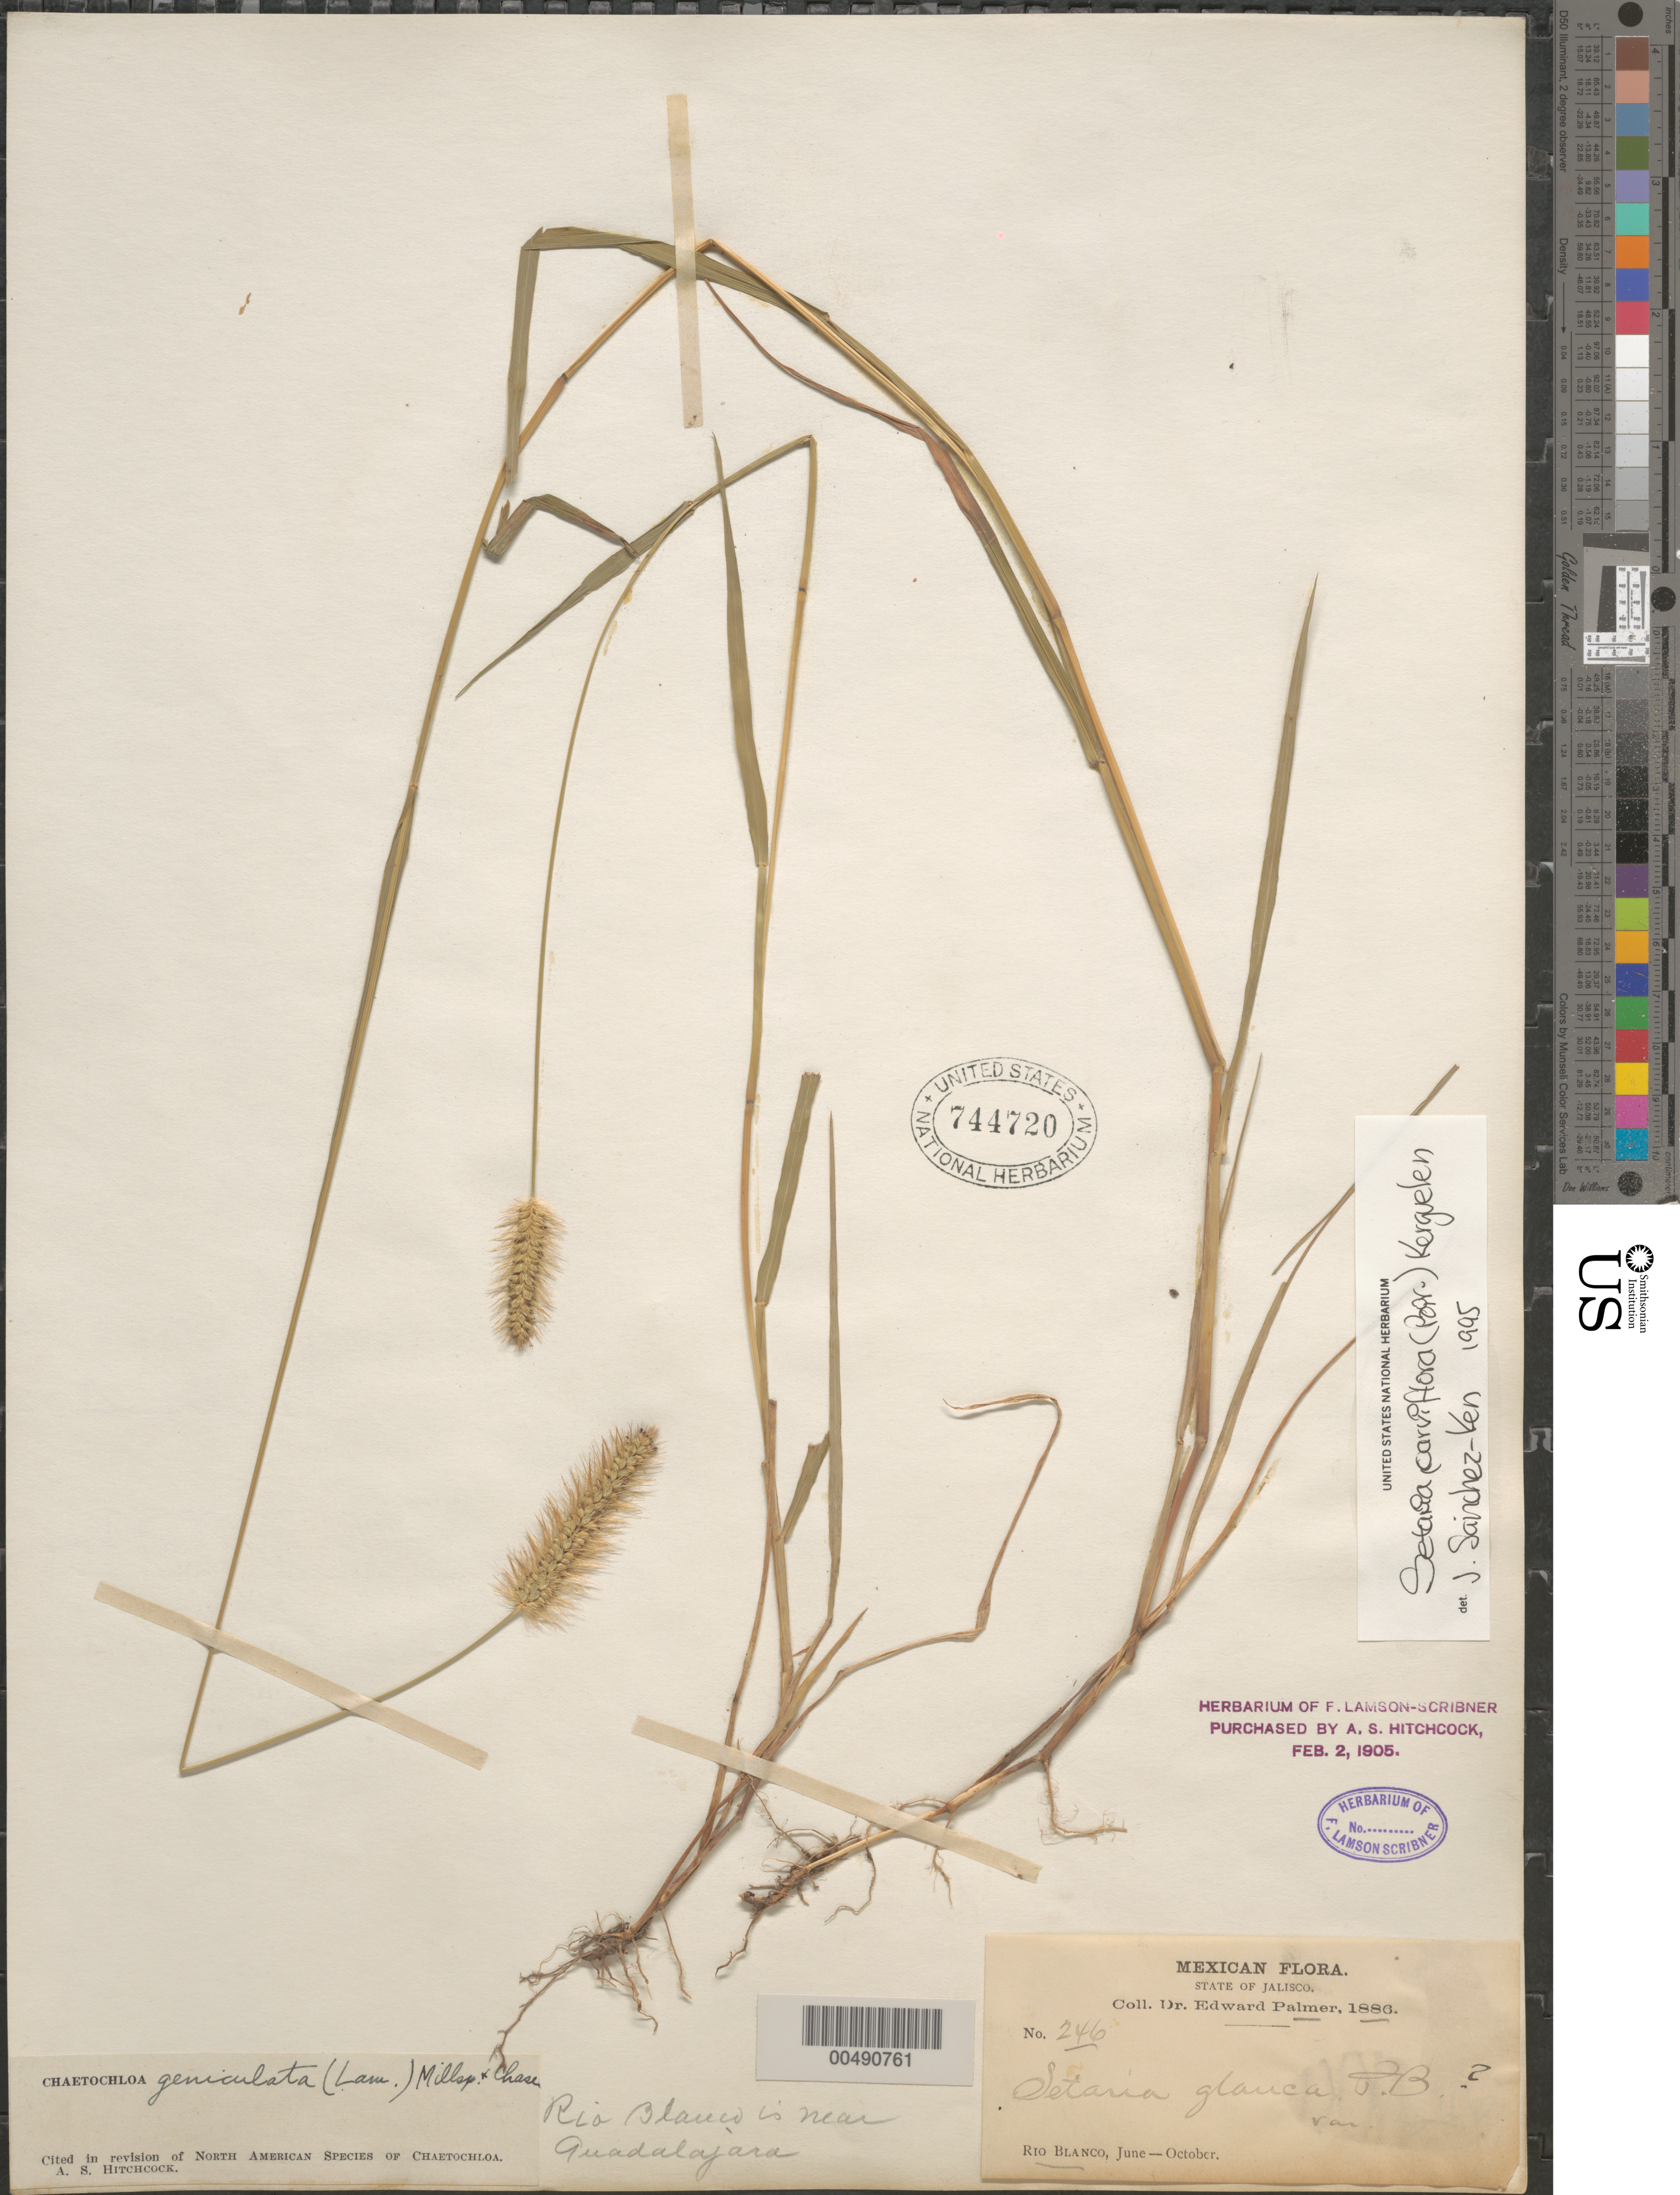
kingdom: Plantae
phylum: Tracheophyta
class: Liliopsida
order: Poales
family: Poaceae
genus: Setaria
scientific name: Setaria parviflora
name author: (Poir.) Kerguélen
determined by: Sánchez-Ken, J. G.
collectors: E. Palmer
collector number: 246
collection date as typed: Jun 1886 to Oct 1886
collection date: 1886-06/1886-10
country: Mexico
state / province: Jalisco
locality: Rio Blanco, near Guadalajara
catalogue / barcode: US 744720